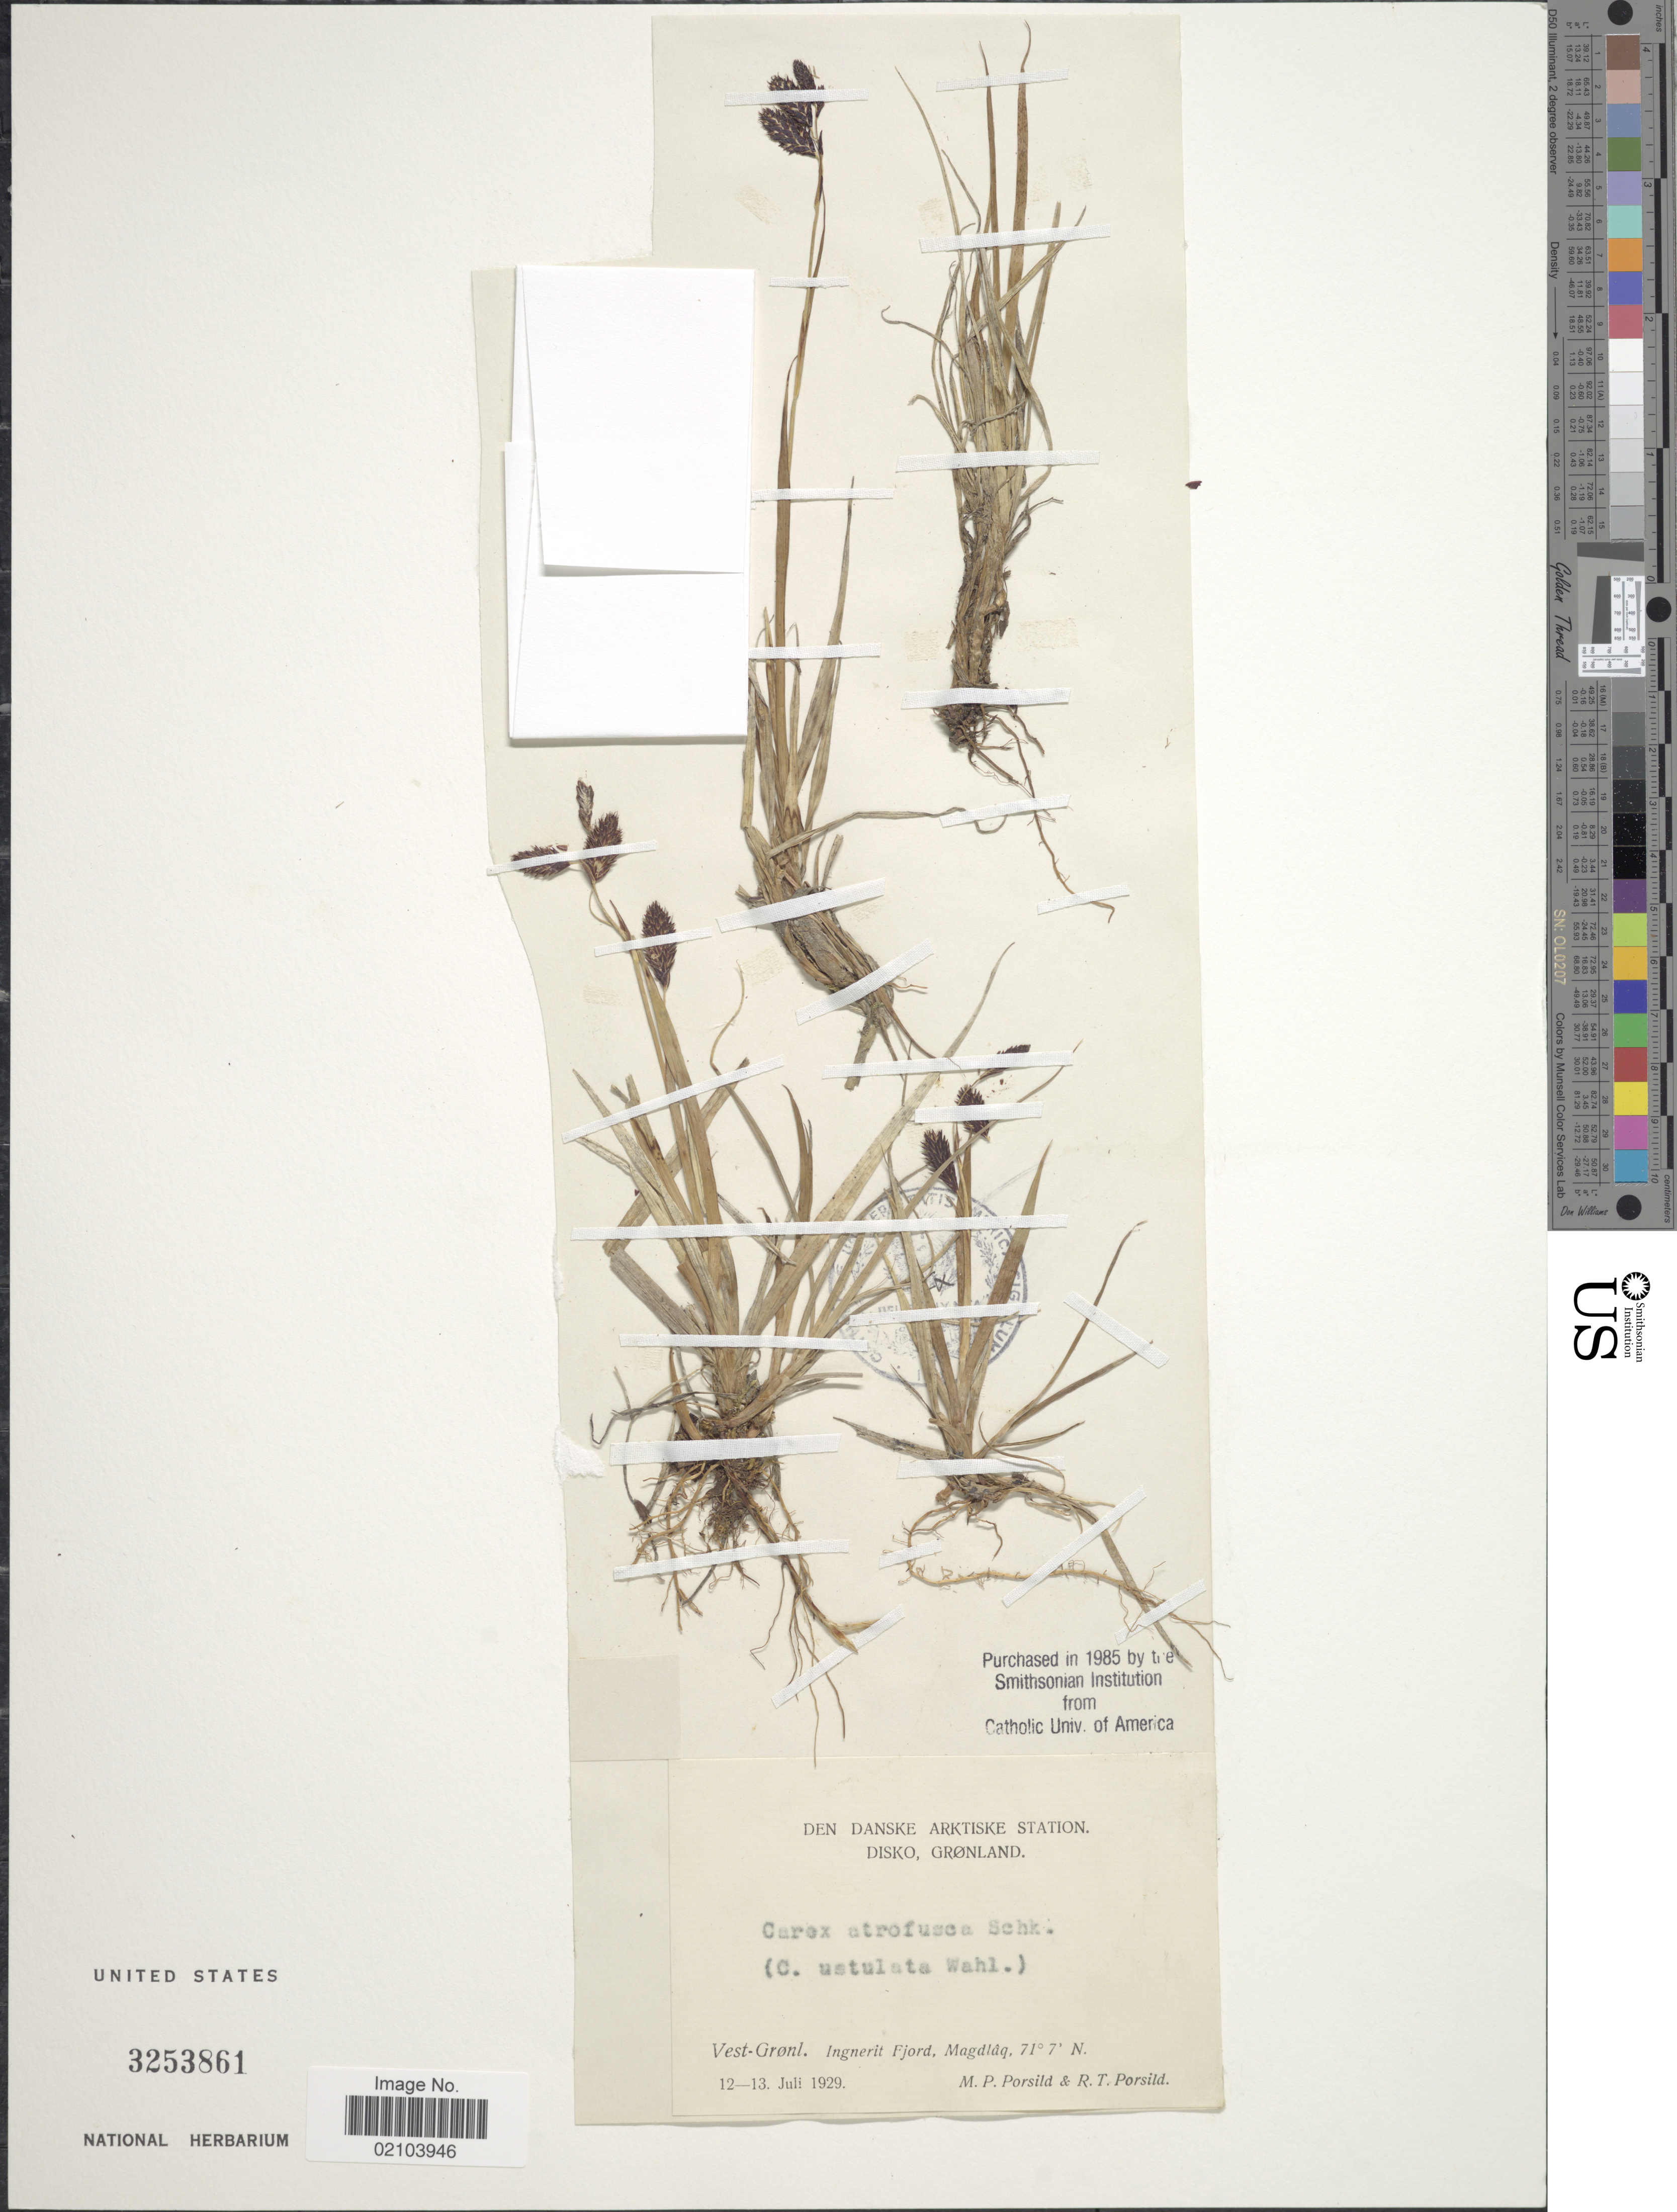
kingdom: Plantae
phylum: Tracheophyta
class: Liliopsida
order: Poales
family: Cyperaceae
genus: Carex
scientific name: Carex atrofusca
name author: Schkuhr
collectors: M. P. Porsild & R. T. Porsild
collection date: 1929-07-12/1929-07-13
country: Greenland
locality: Vest-Grønl. Ingnerit Fjord, Magdlâq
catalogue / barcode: US 3253861